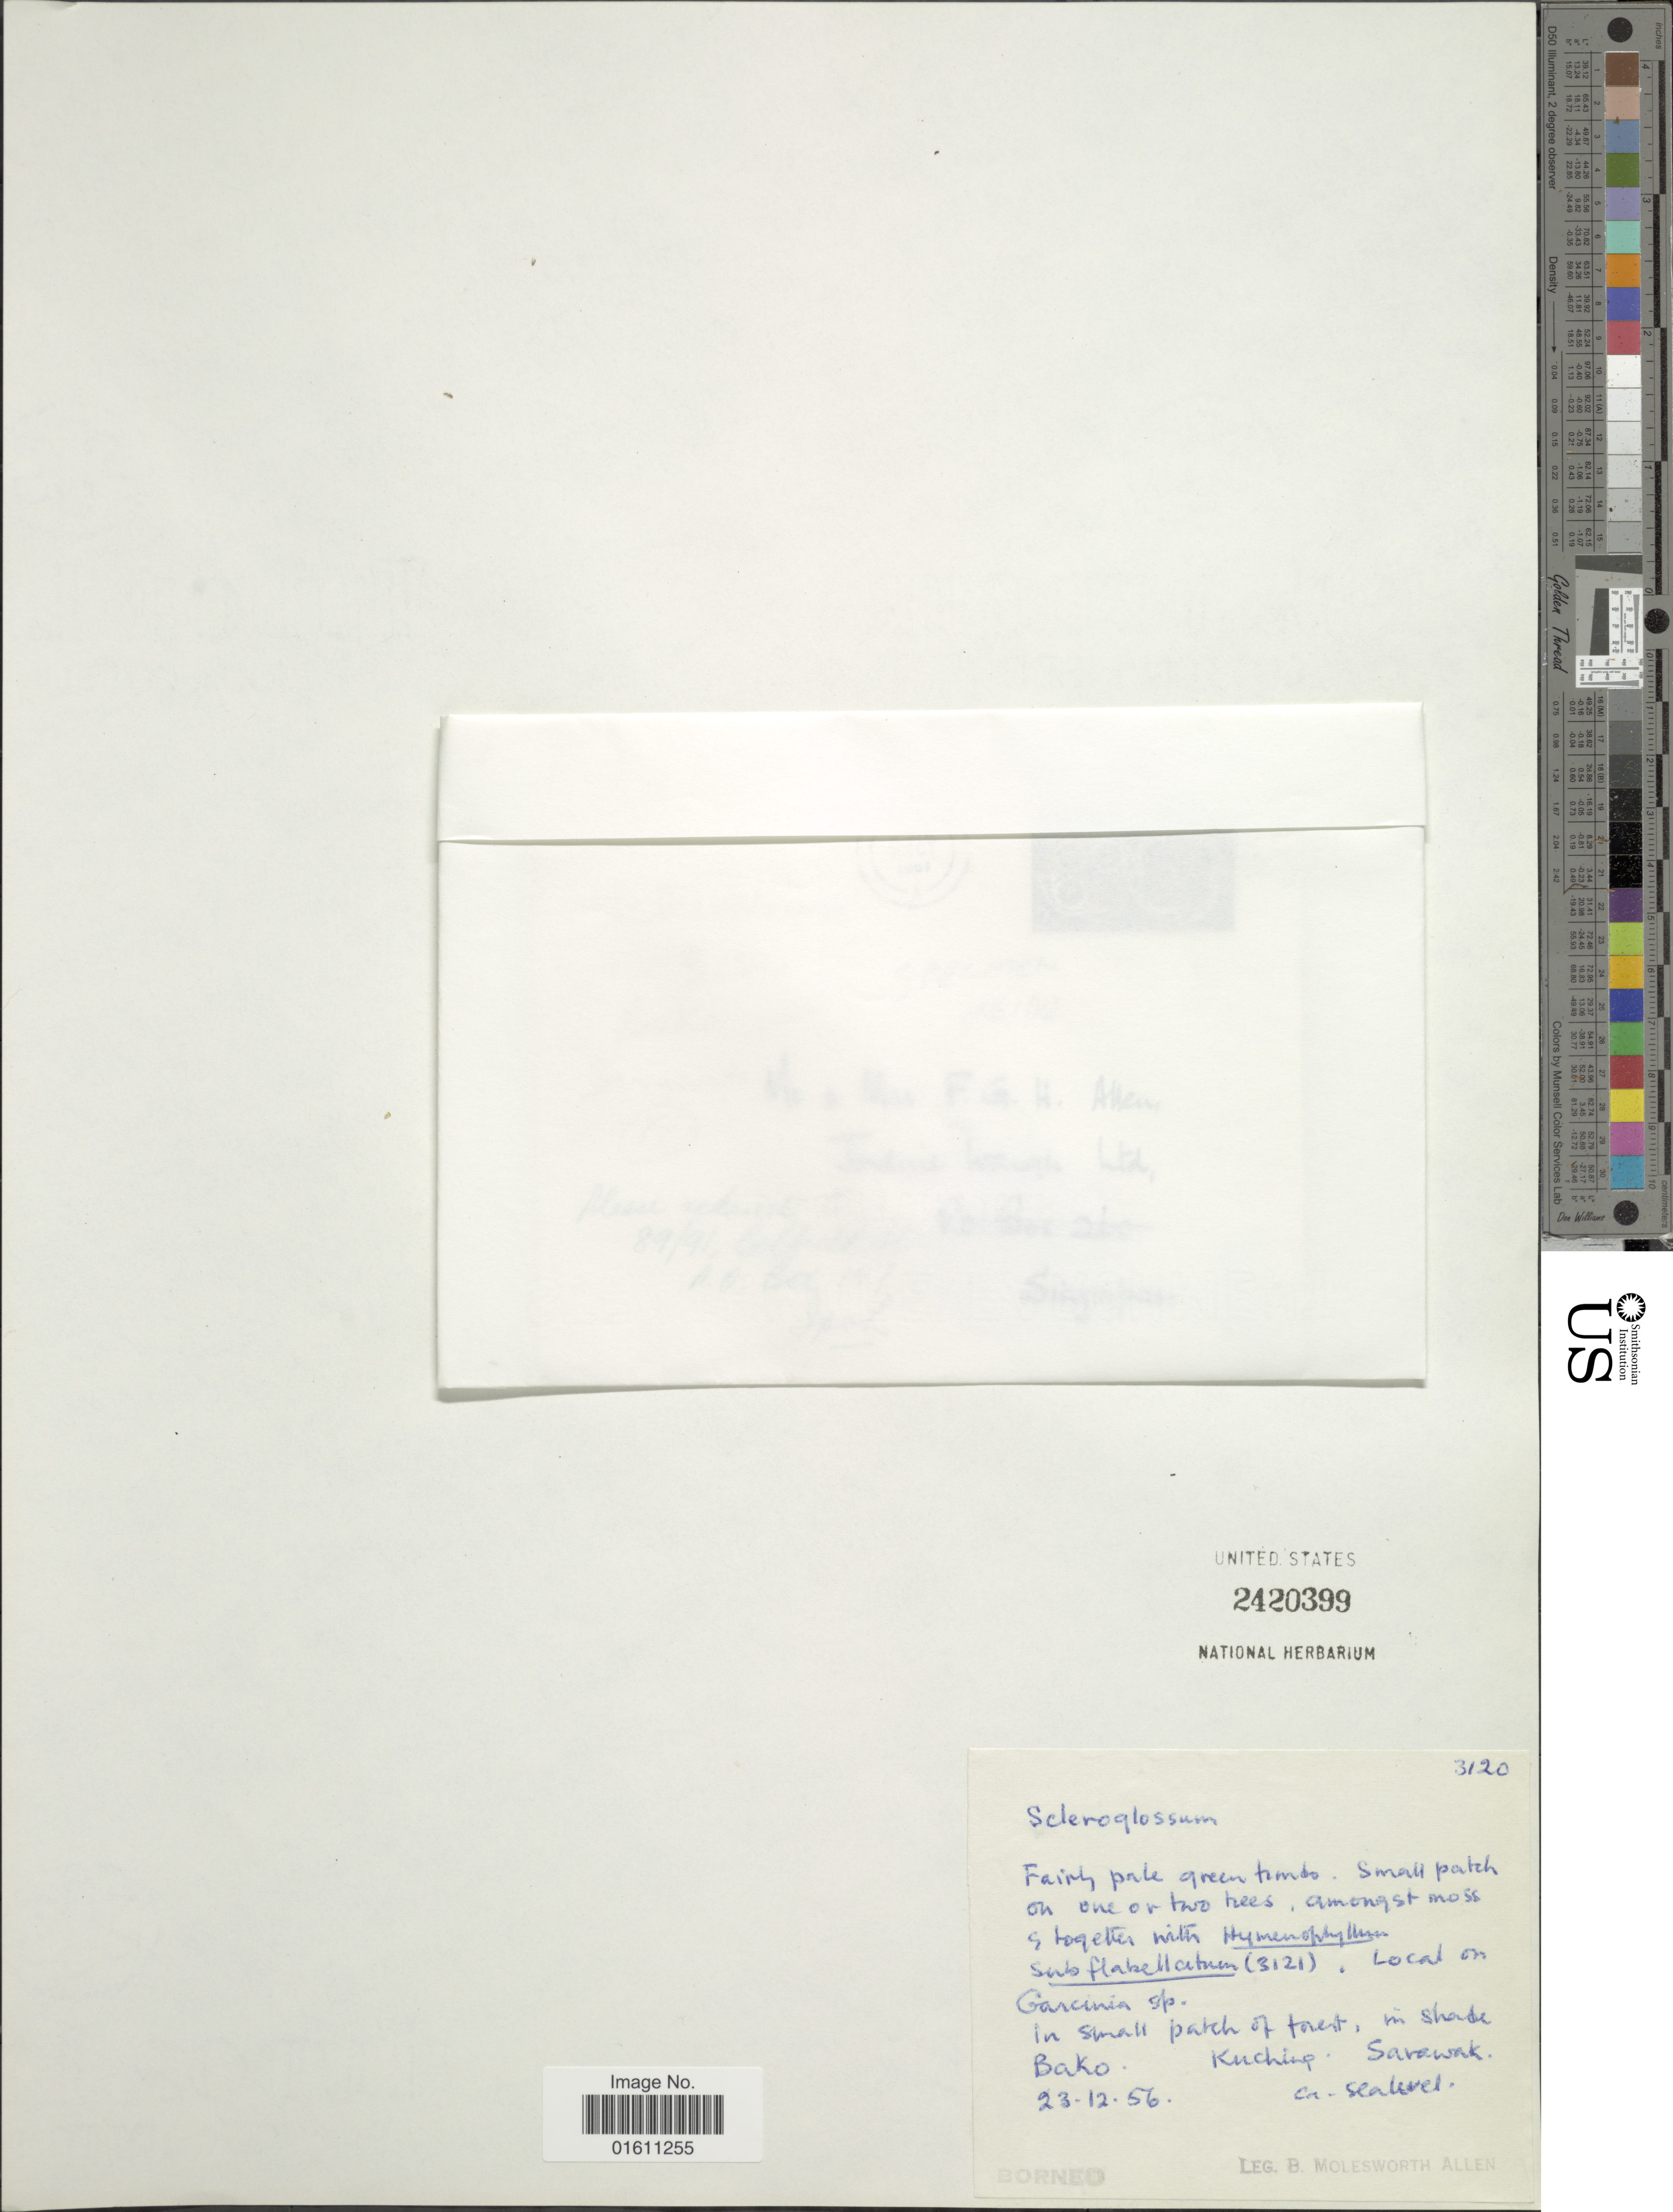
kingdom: Plantae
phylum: Tracheophyta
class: Polypodiopsida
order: Polypodiales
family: Polypodiaceae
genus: Scleroglossum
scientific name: Scleroglossum sp.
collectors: B. E. G. Molesworth-Allen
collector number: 3120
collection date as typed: Transcribed d/m/y: 23/12/56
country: Malaysia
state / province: Sarawak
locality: In small patch of forest, in shade. Bako, Kuching, Borneo.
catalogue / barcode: US 2420339